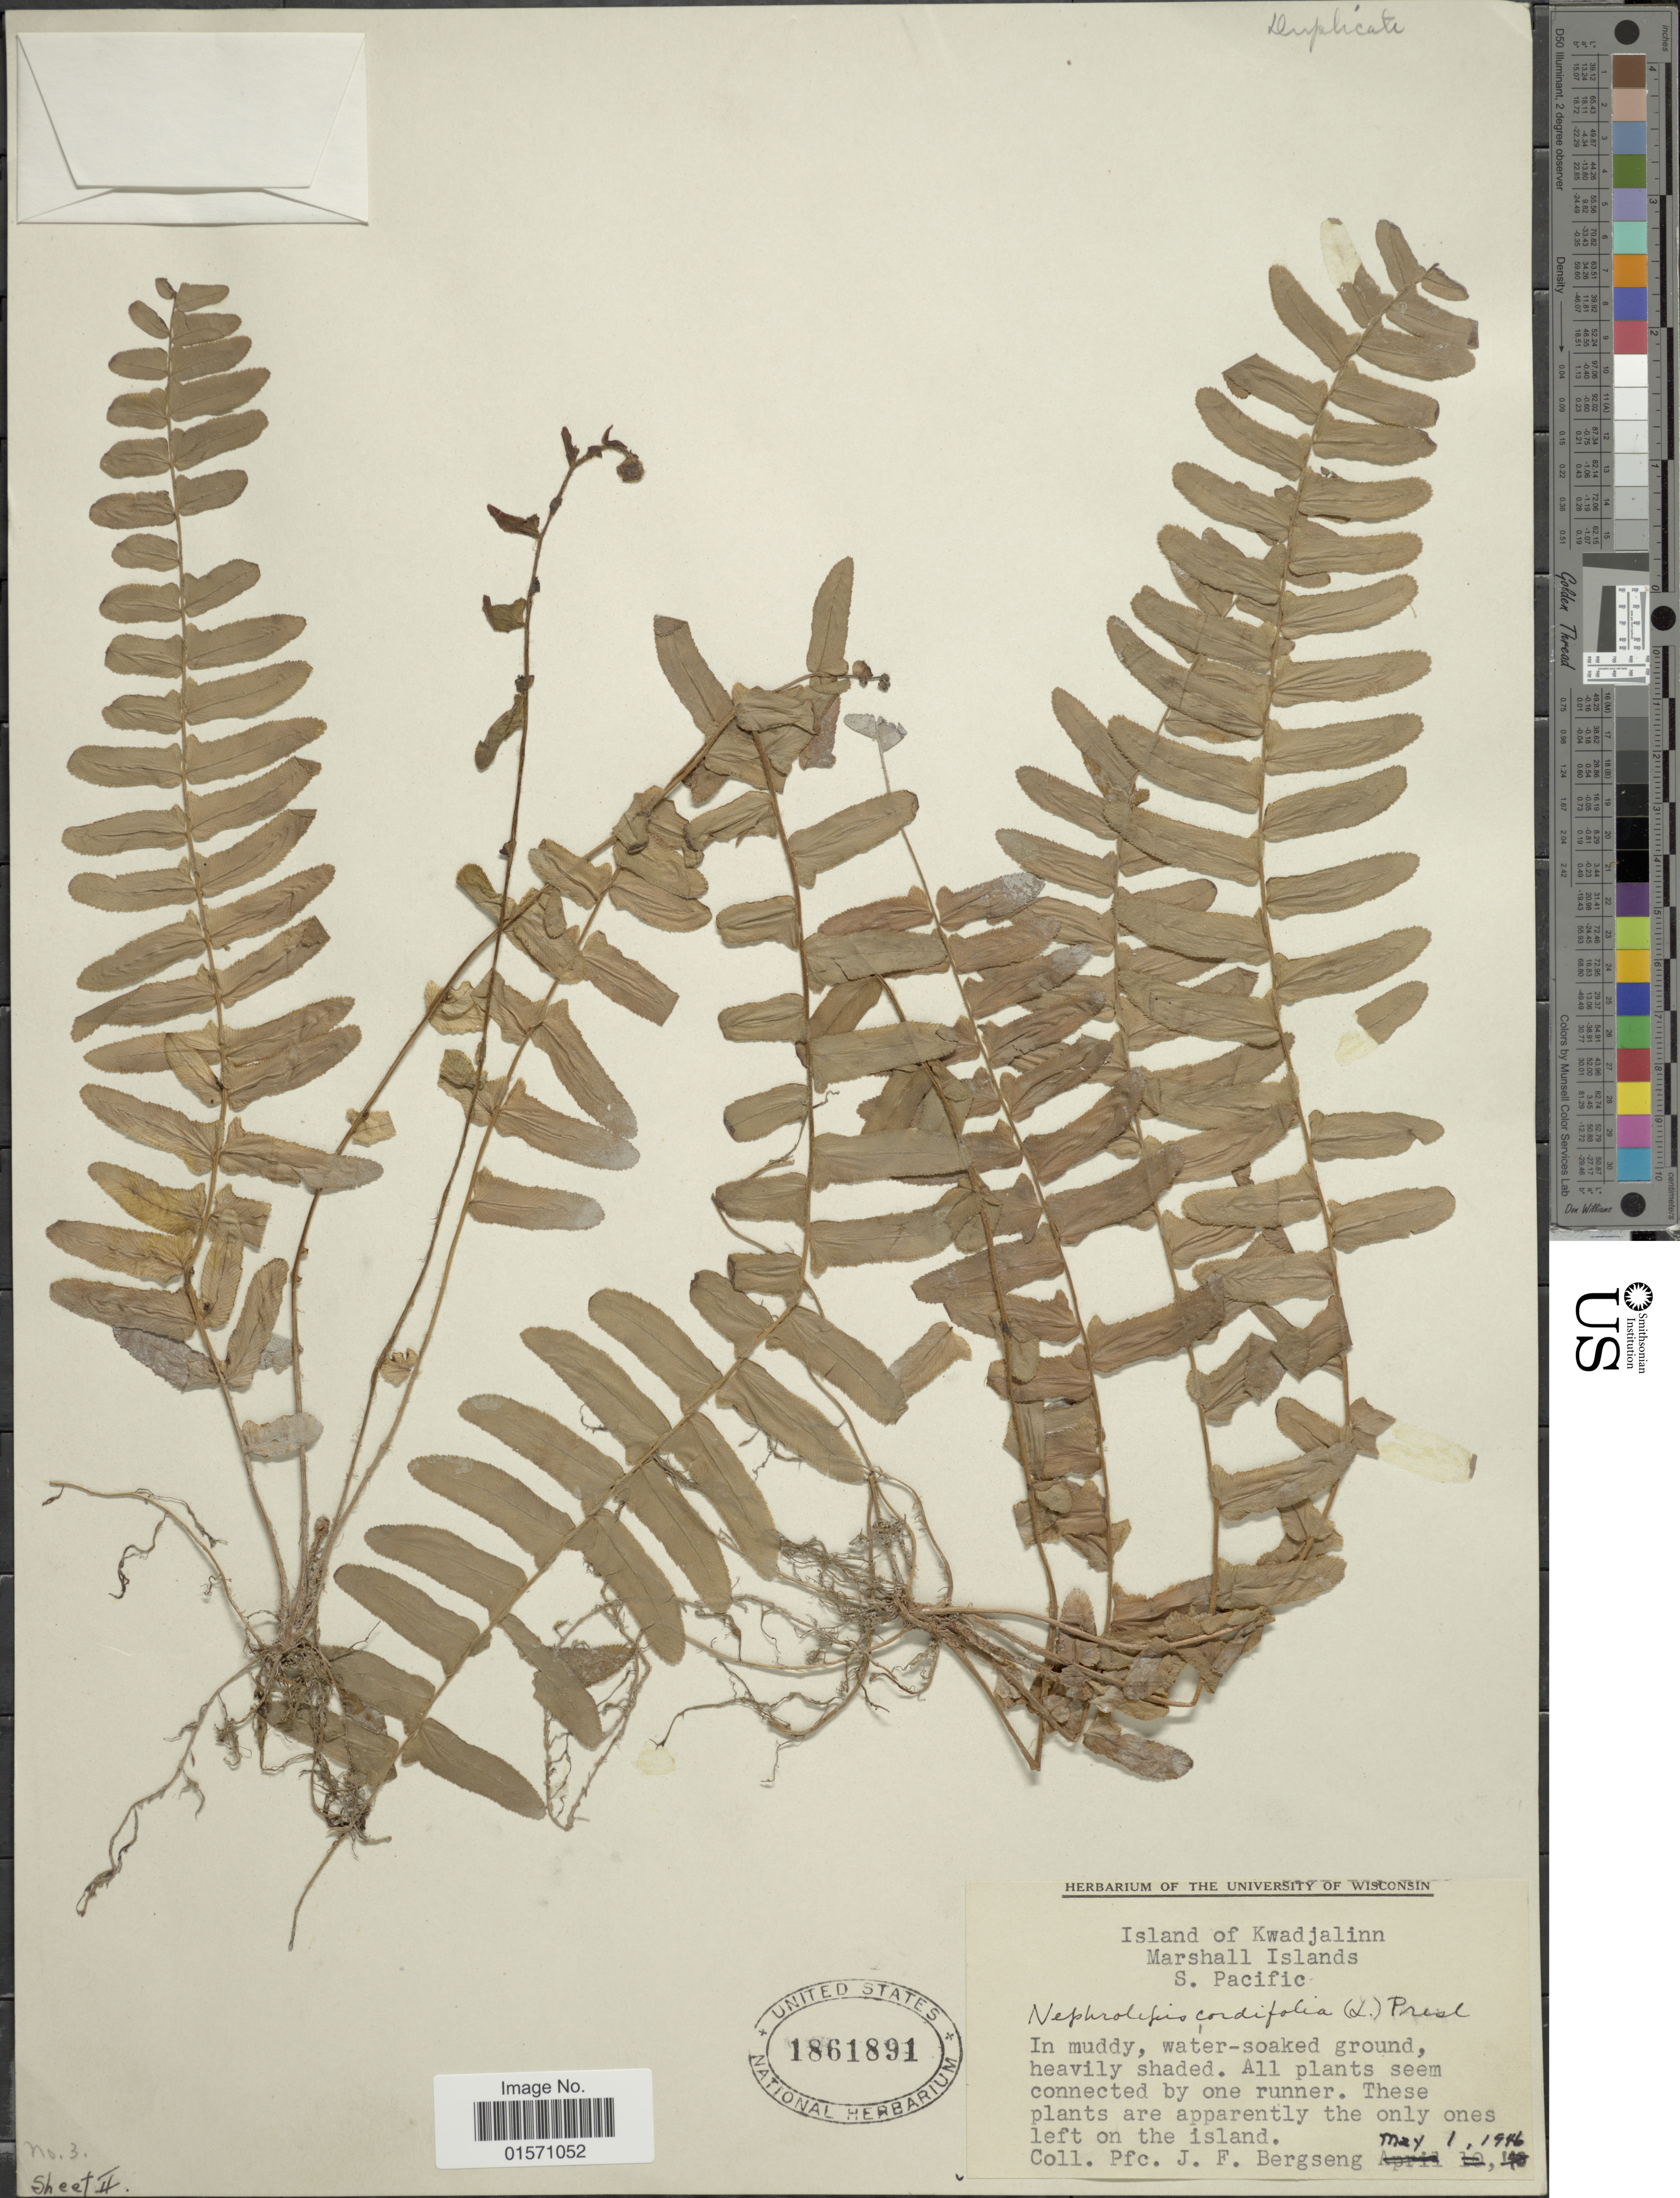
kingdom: Plantae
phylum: Tracheophyta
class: Polypodiopsida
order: Polypodiales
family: Nephrolepidaceae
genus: Nephrolepis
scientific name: Nephrolepis multiflora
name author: (Roxb.) F.M. Jarrett ex C.V. Morton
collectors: J. Bergseng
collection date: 1946-05-01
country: Marshall Islands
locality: Island of Kwadjalinn. S. Pacific.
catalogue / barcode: US 1861891